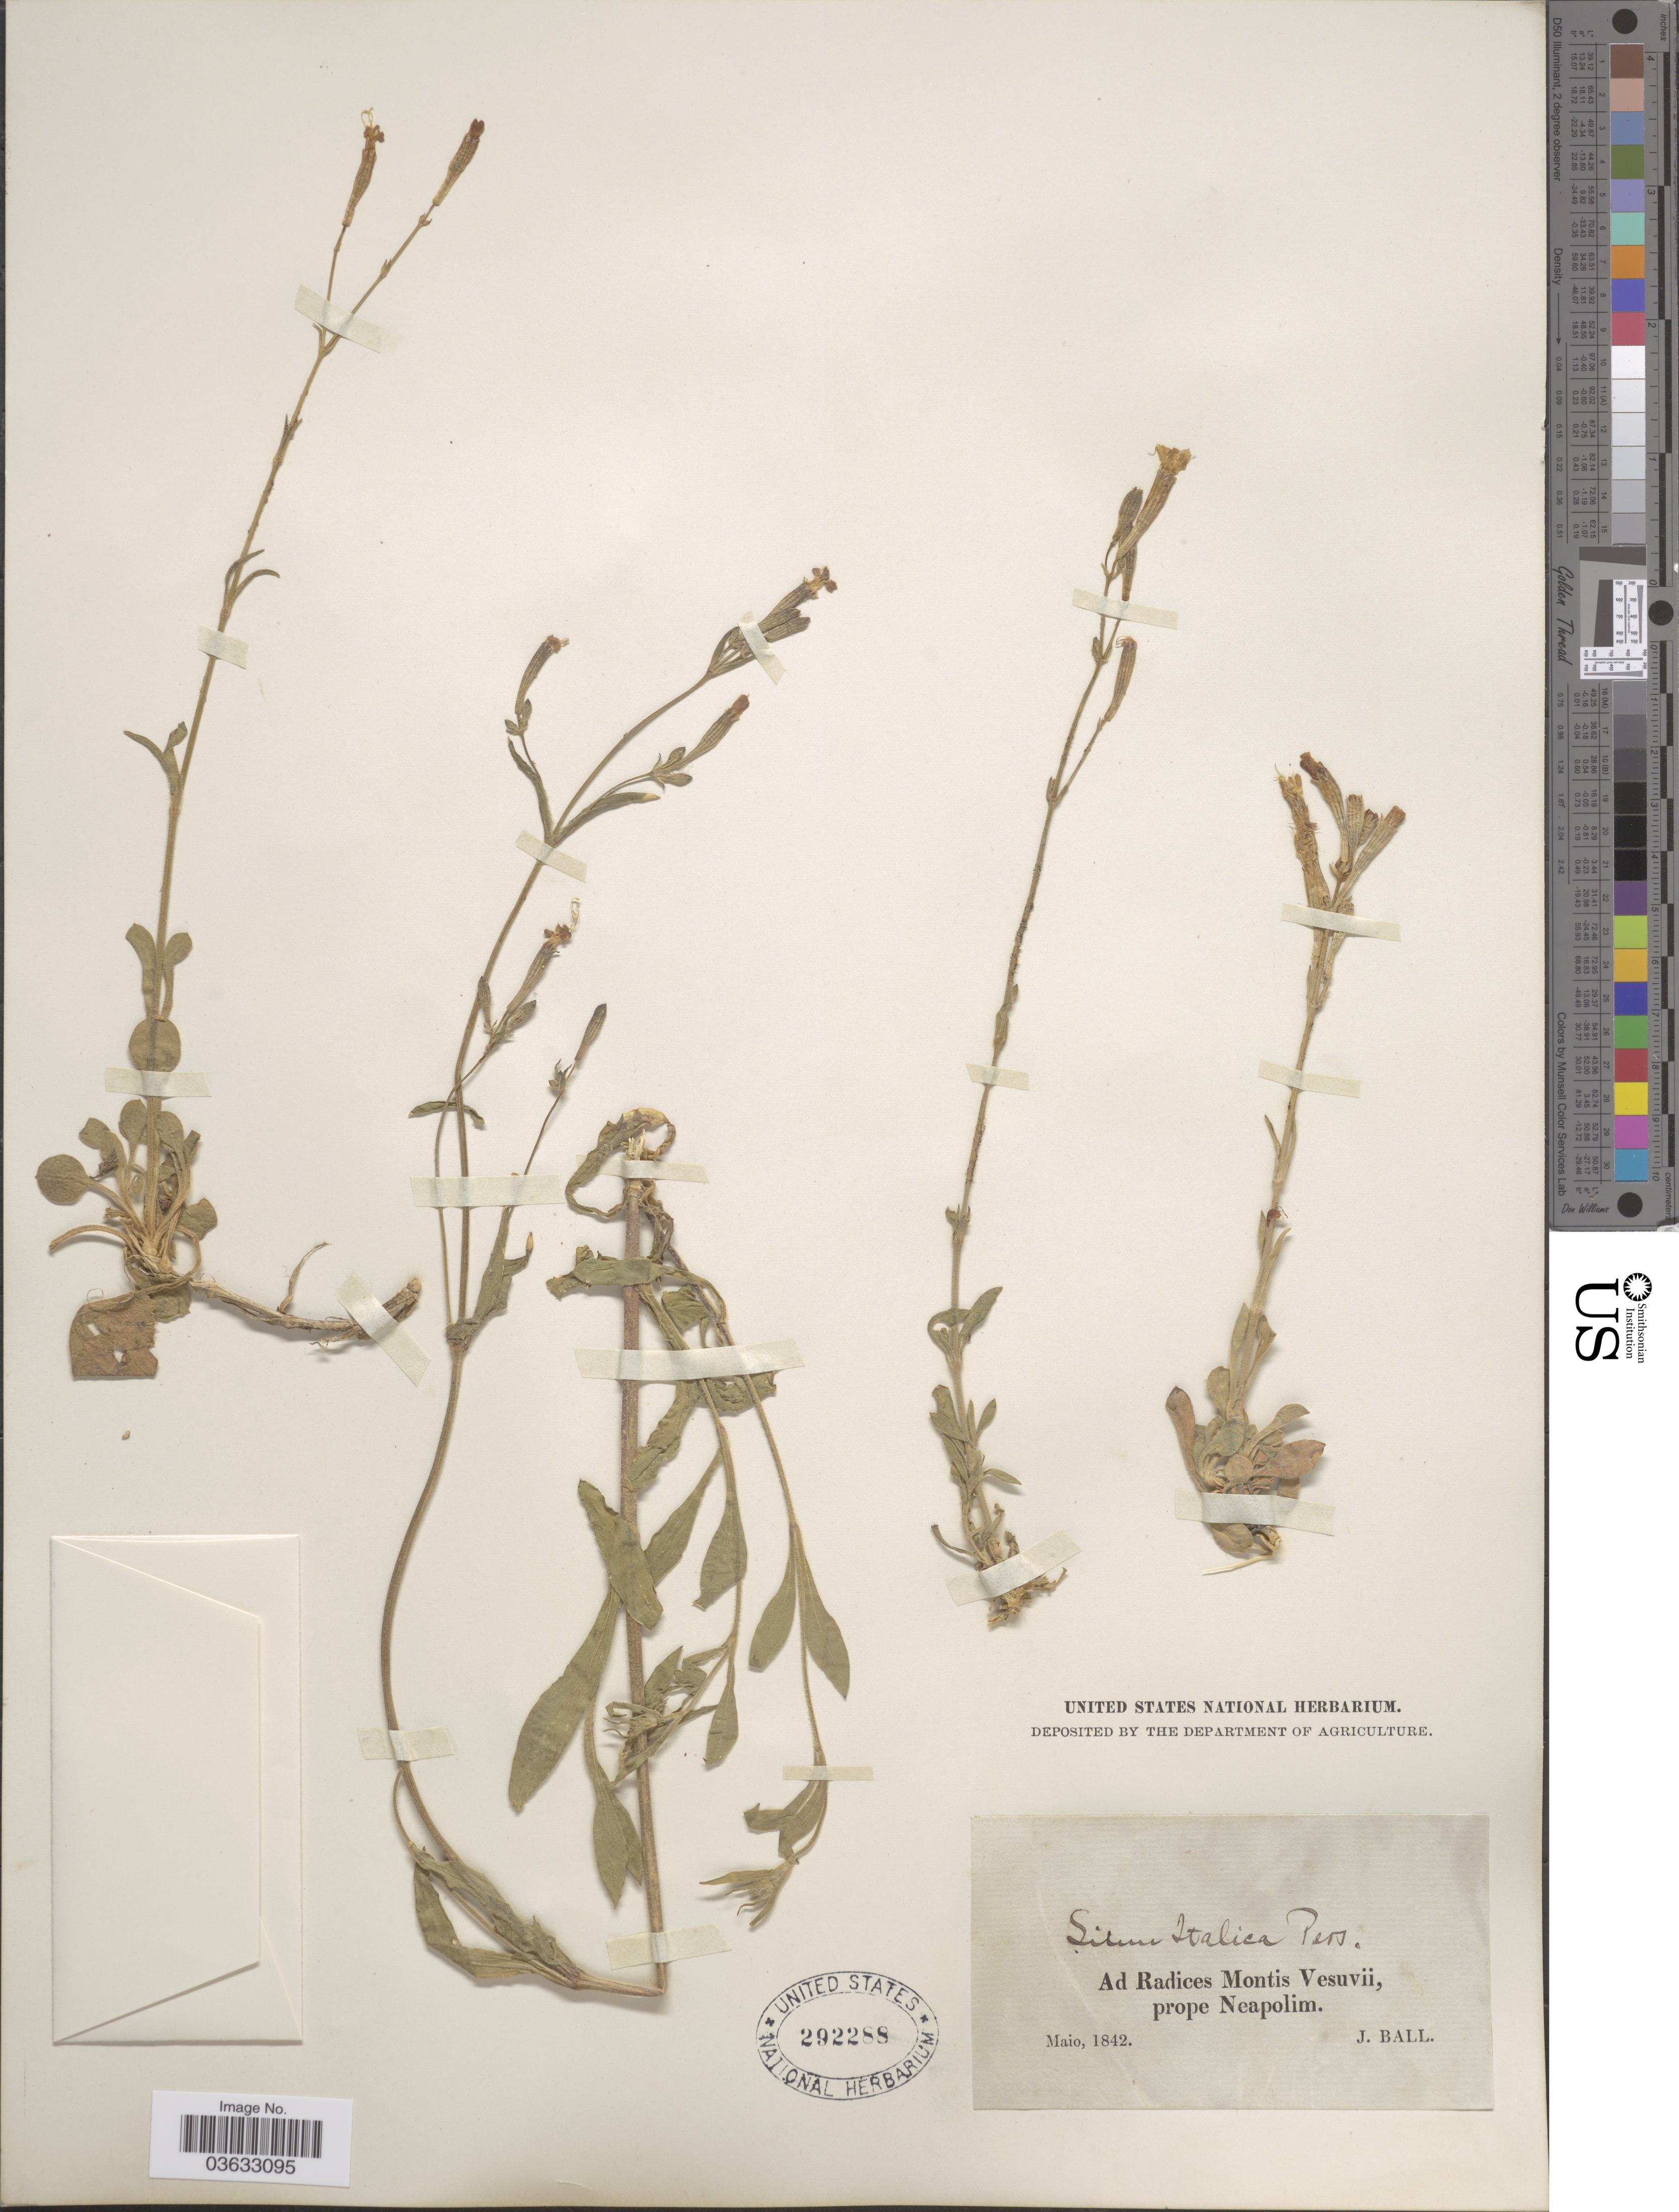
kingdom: Plantae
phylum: Tracheophyta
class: Magnoliopsida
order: Caryophyllales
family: Caryophyllaceae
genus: Silene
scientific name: Silene italica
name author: (L.) Pers.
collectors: J. Ball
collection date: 1842-05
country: Italy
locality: Ad Radices Montis Vesuvii, prope Neapolim.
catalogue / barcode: US 292288